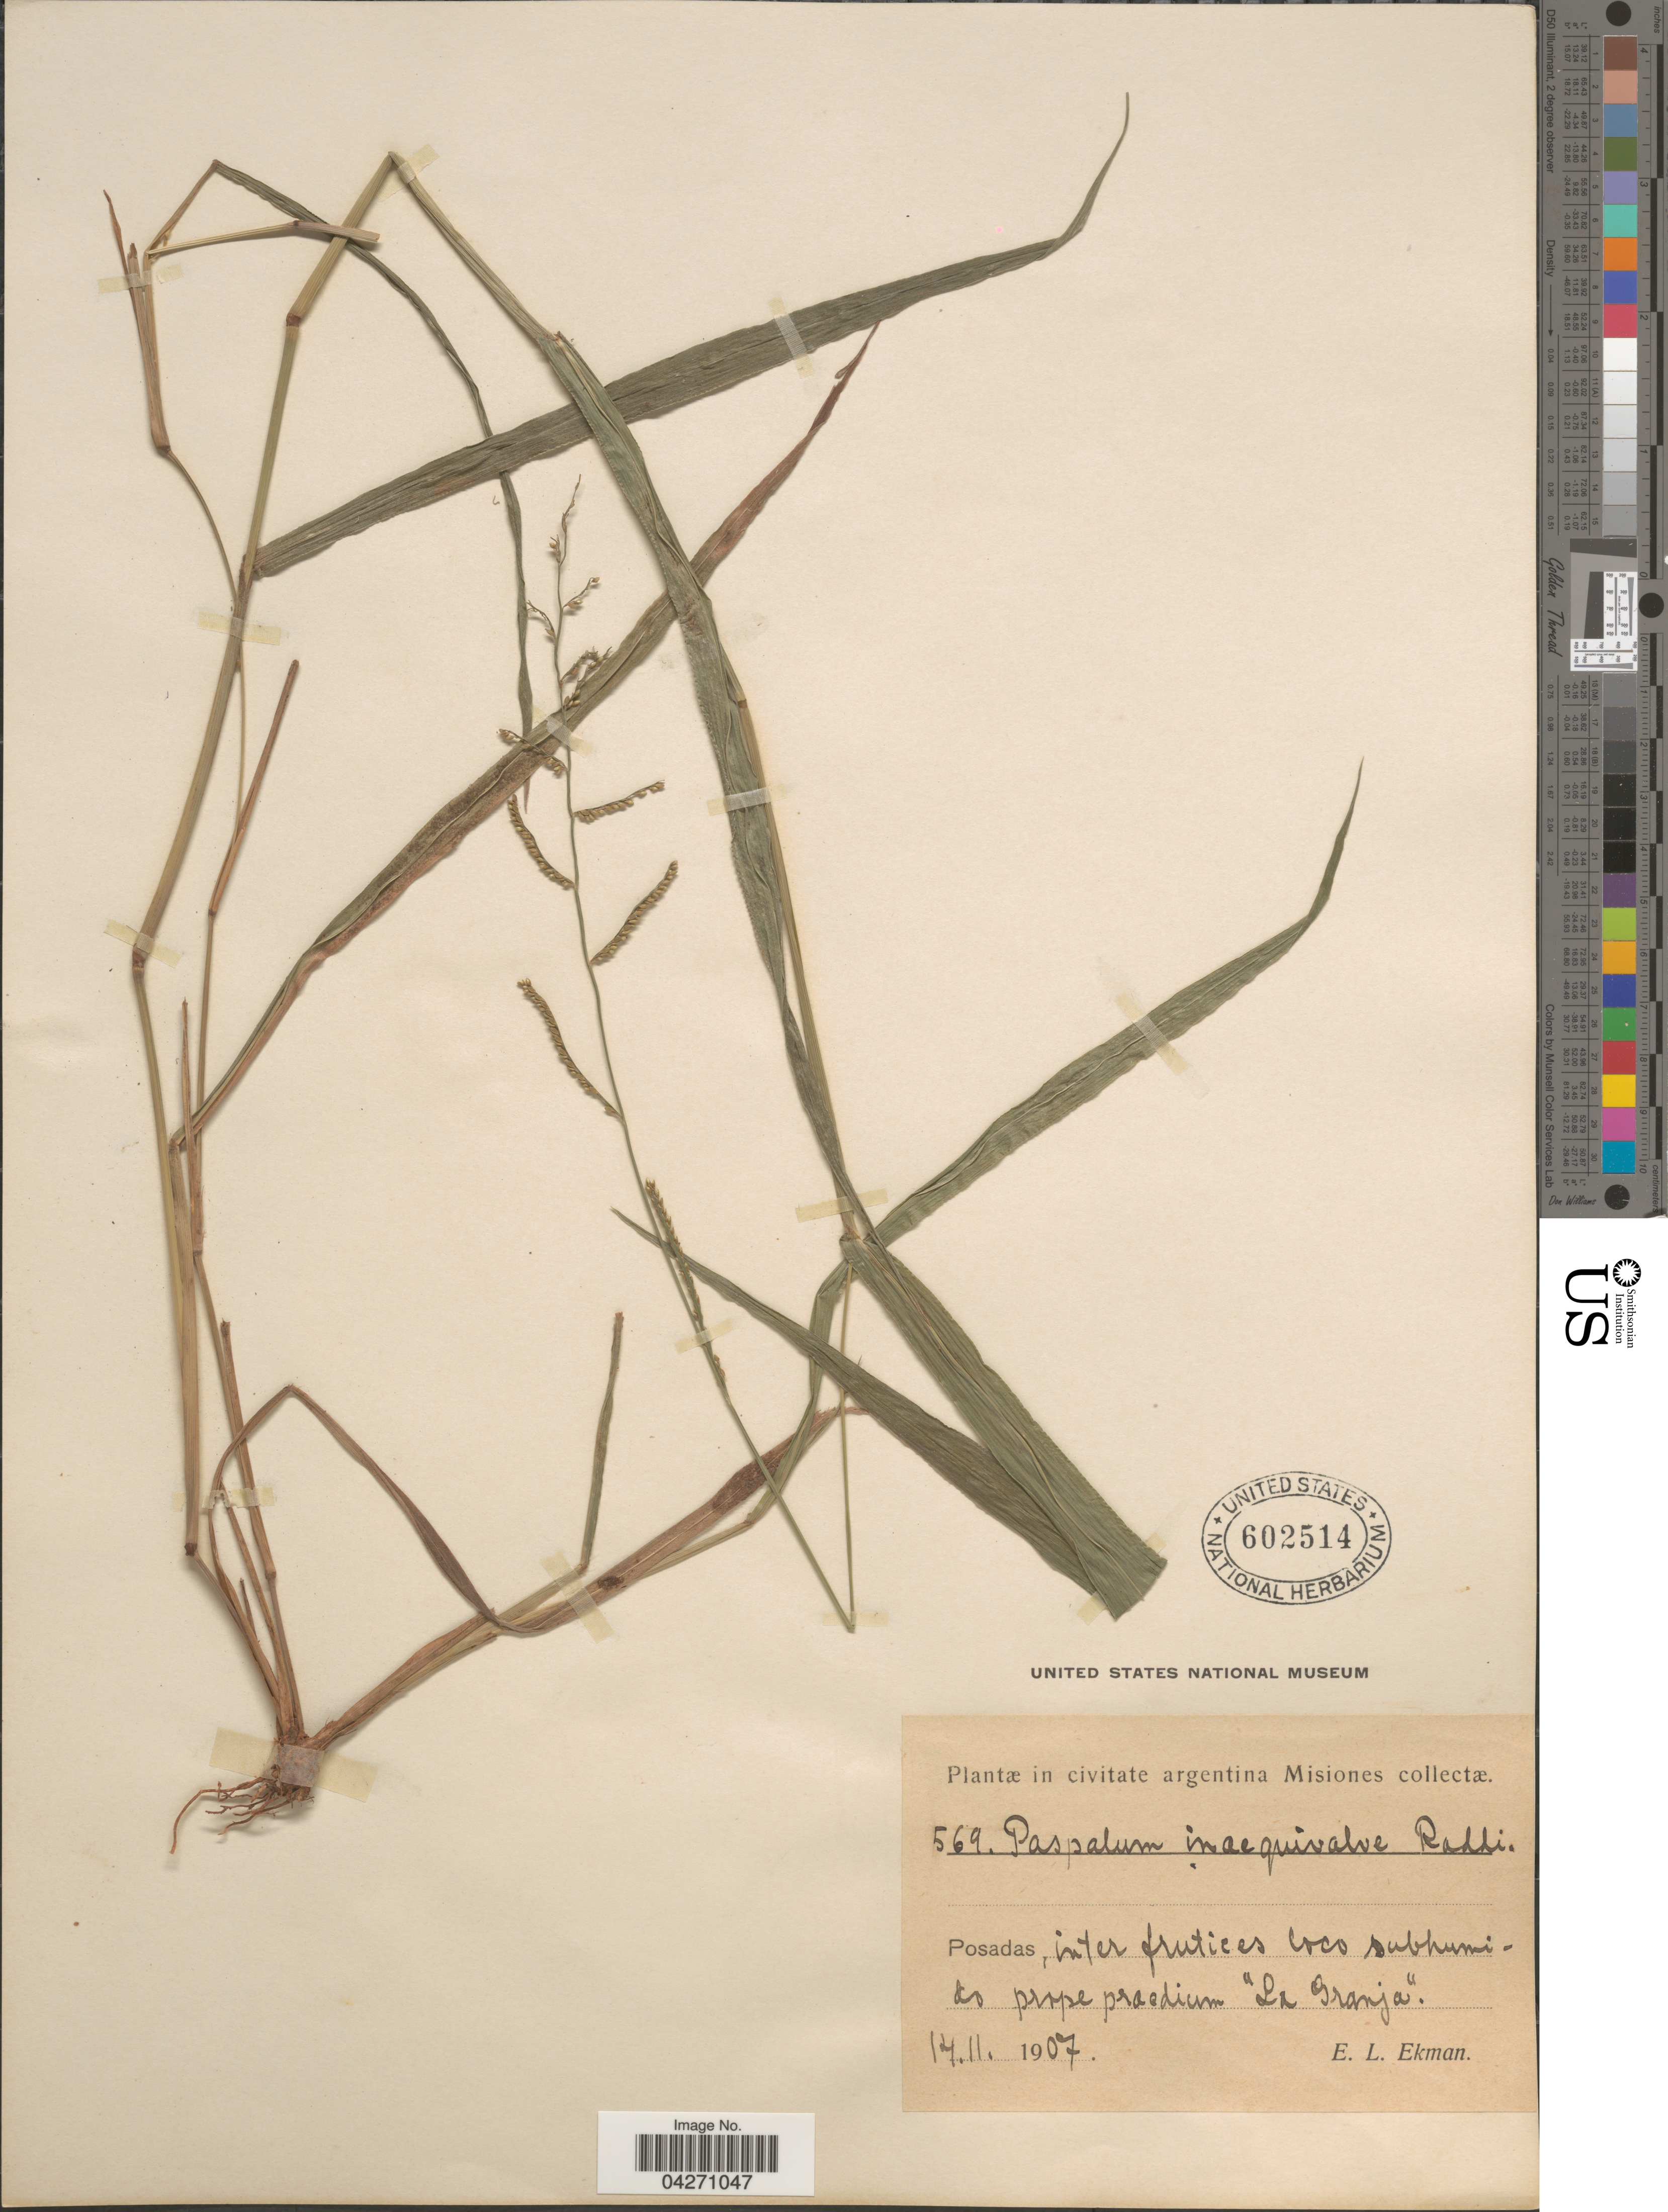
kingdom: Plantae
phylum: Tracheophyta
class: Liliopsida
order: Poales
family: Poaceae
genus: Paspalum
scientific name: Paspalum inaequivalve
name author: Raddi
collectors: E. L. Ekman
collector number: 569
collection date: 1907-11-14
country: Argentina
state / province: Misiones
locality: In civitate argentina Misiones. Posadas, inter frutices coco subhumido prope praedium "La Granja".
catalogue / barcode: US 602514